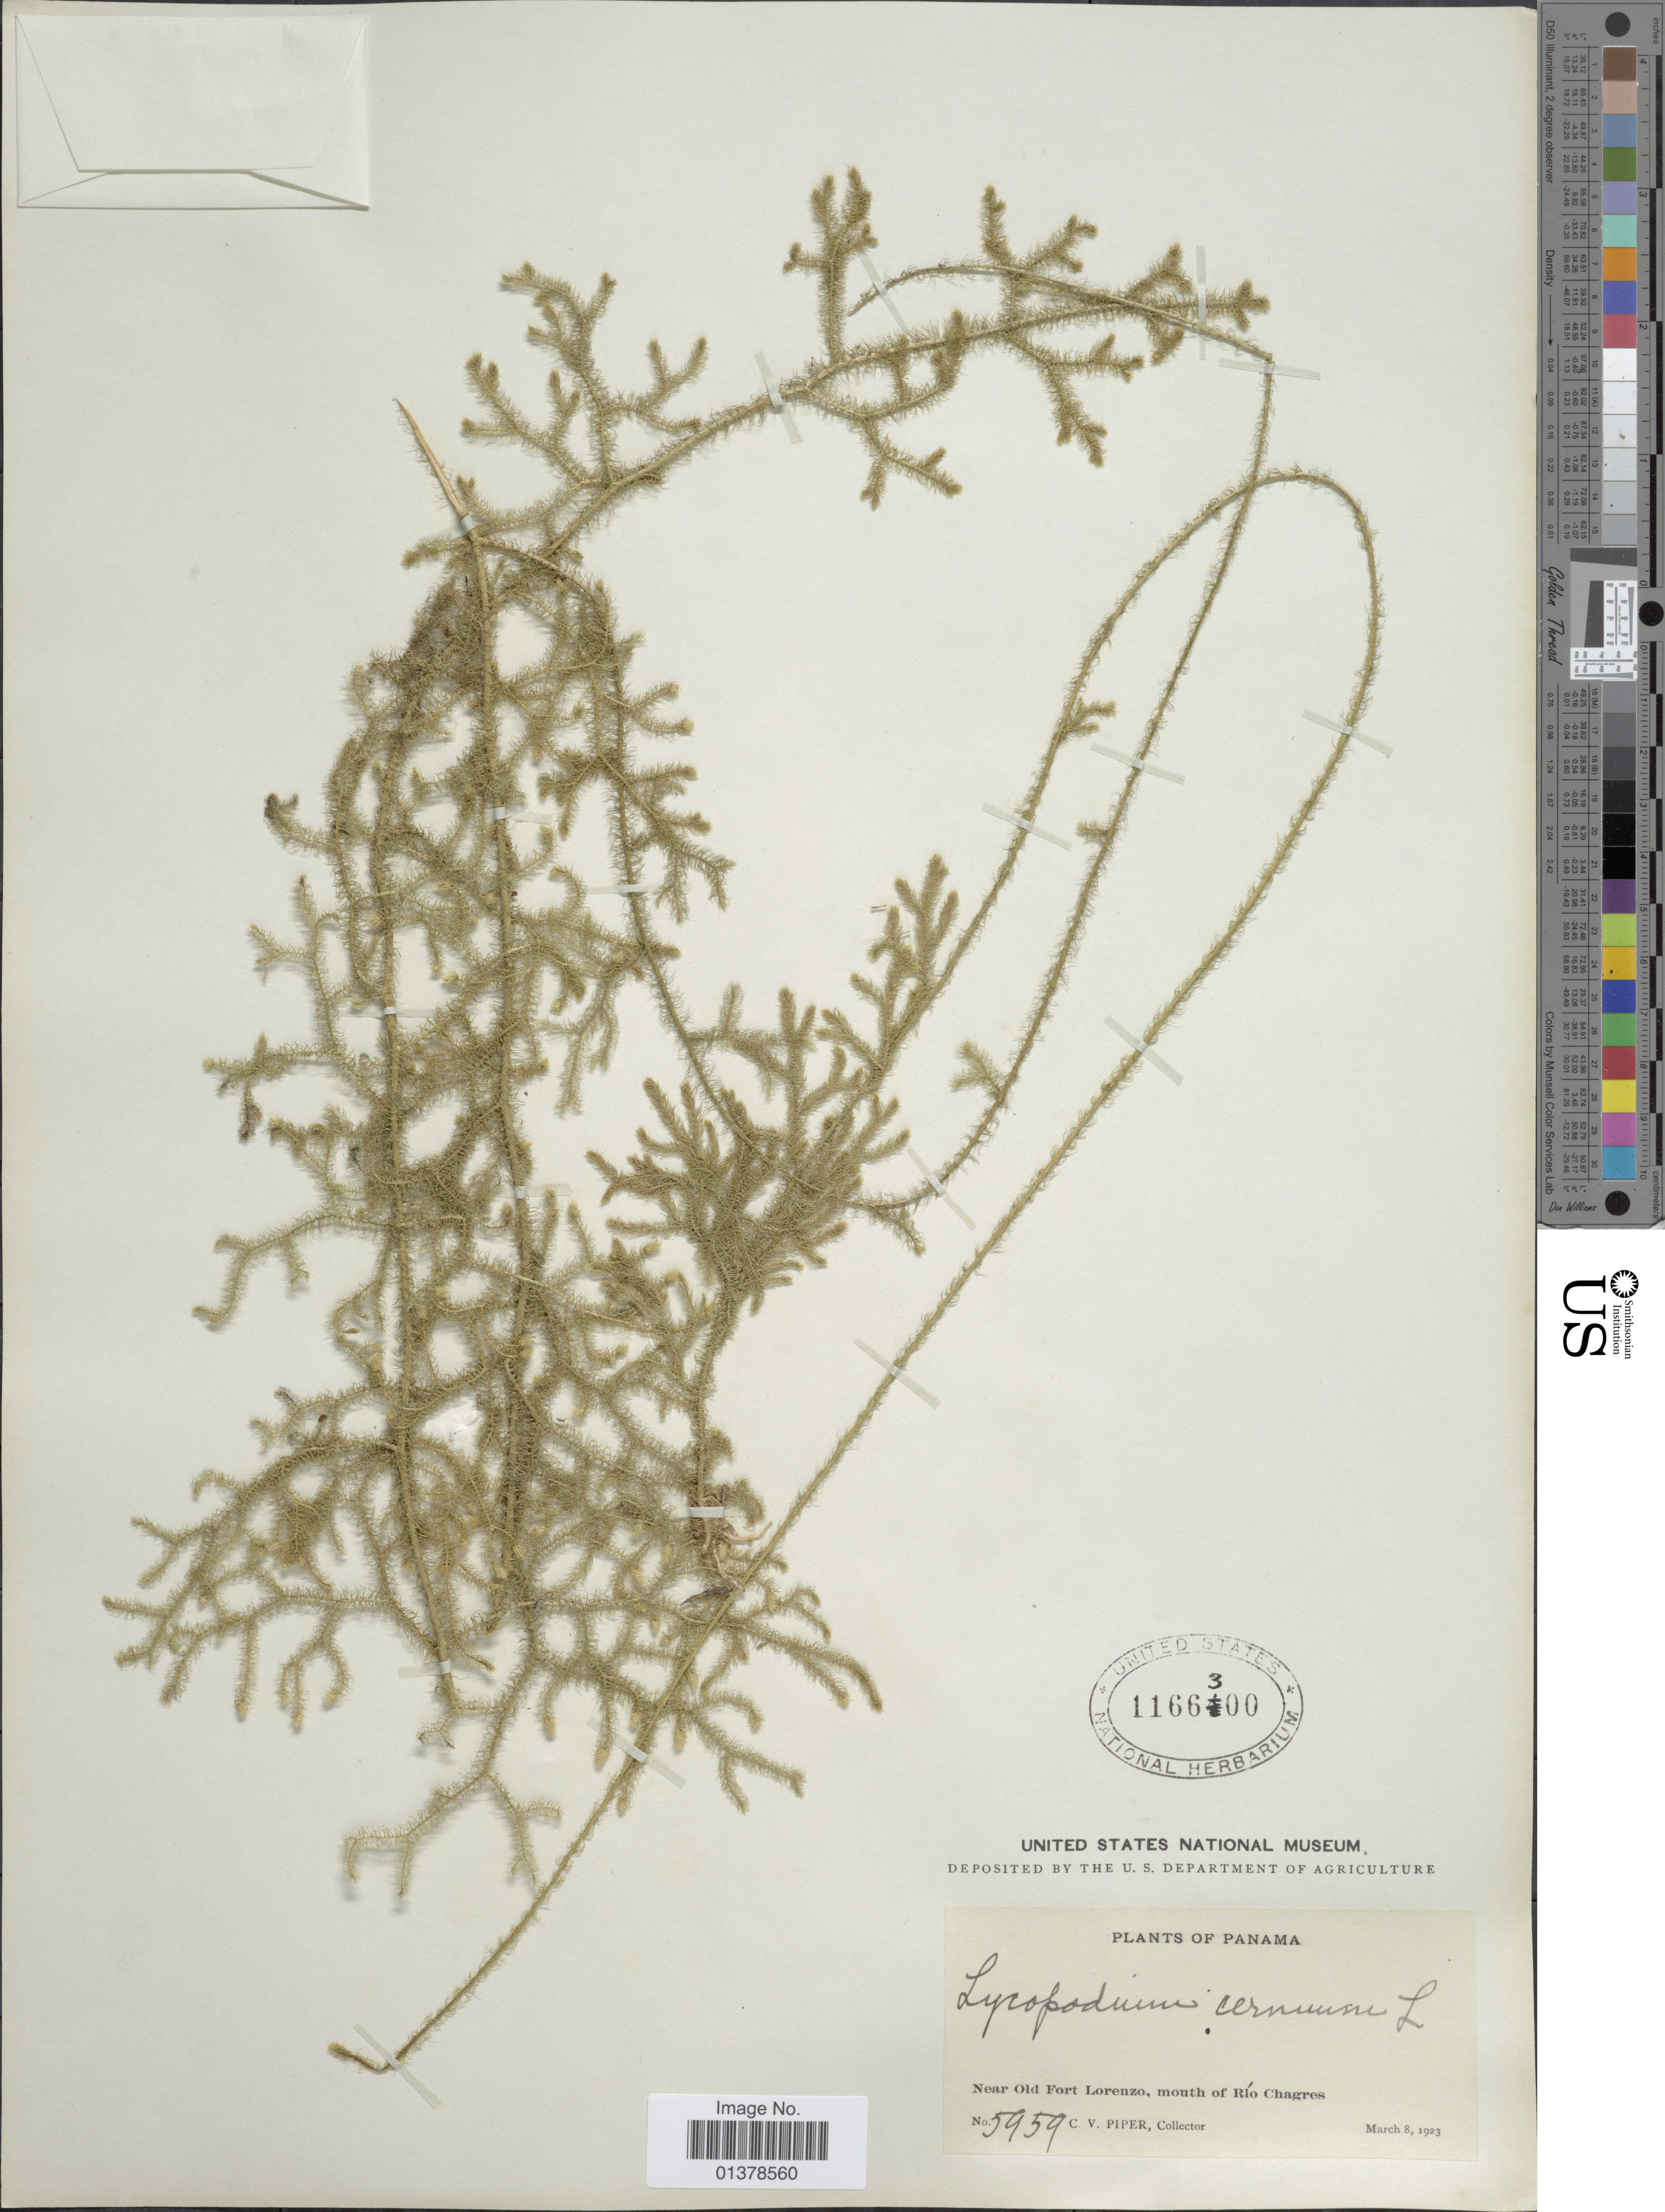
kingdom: Plantae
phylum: Tracheophyta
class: Lycopodiopsida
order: Lycopodiales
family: Lycopodiaceae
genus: Palhinhaea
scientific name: Palhinhaea cernua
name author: (L.) Vasc. & Franco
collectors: C. V. Piper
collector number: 5959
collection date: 1923-03-08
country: Panama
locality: Near Old Fort Lorenzo, mouth of Rio Chagros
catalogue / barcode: US 1166300